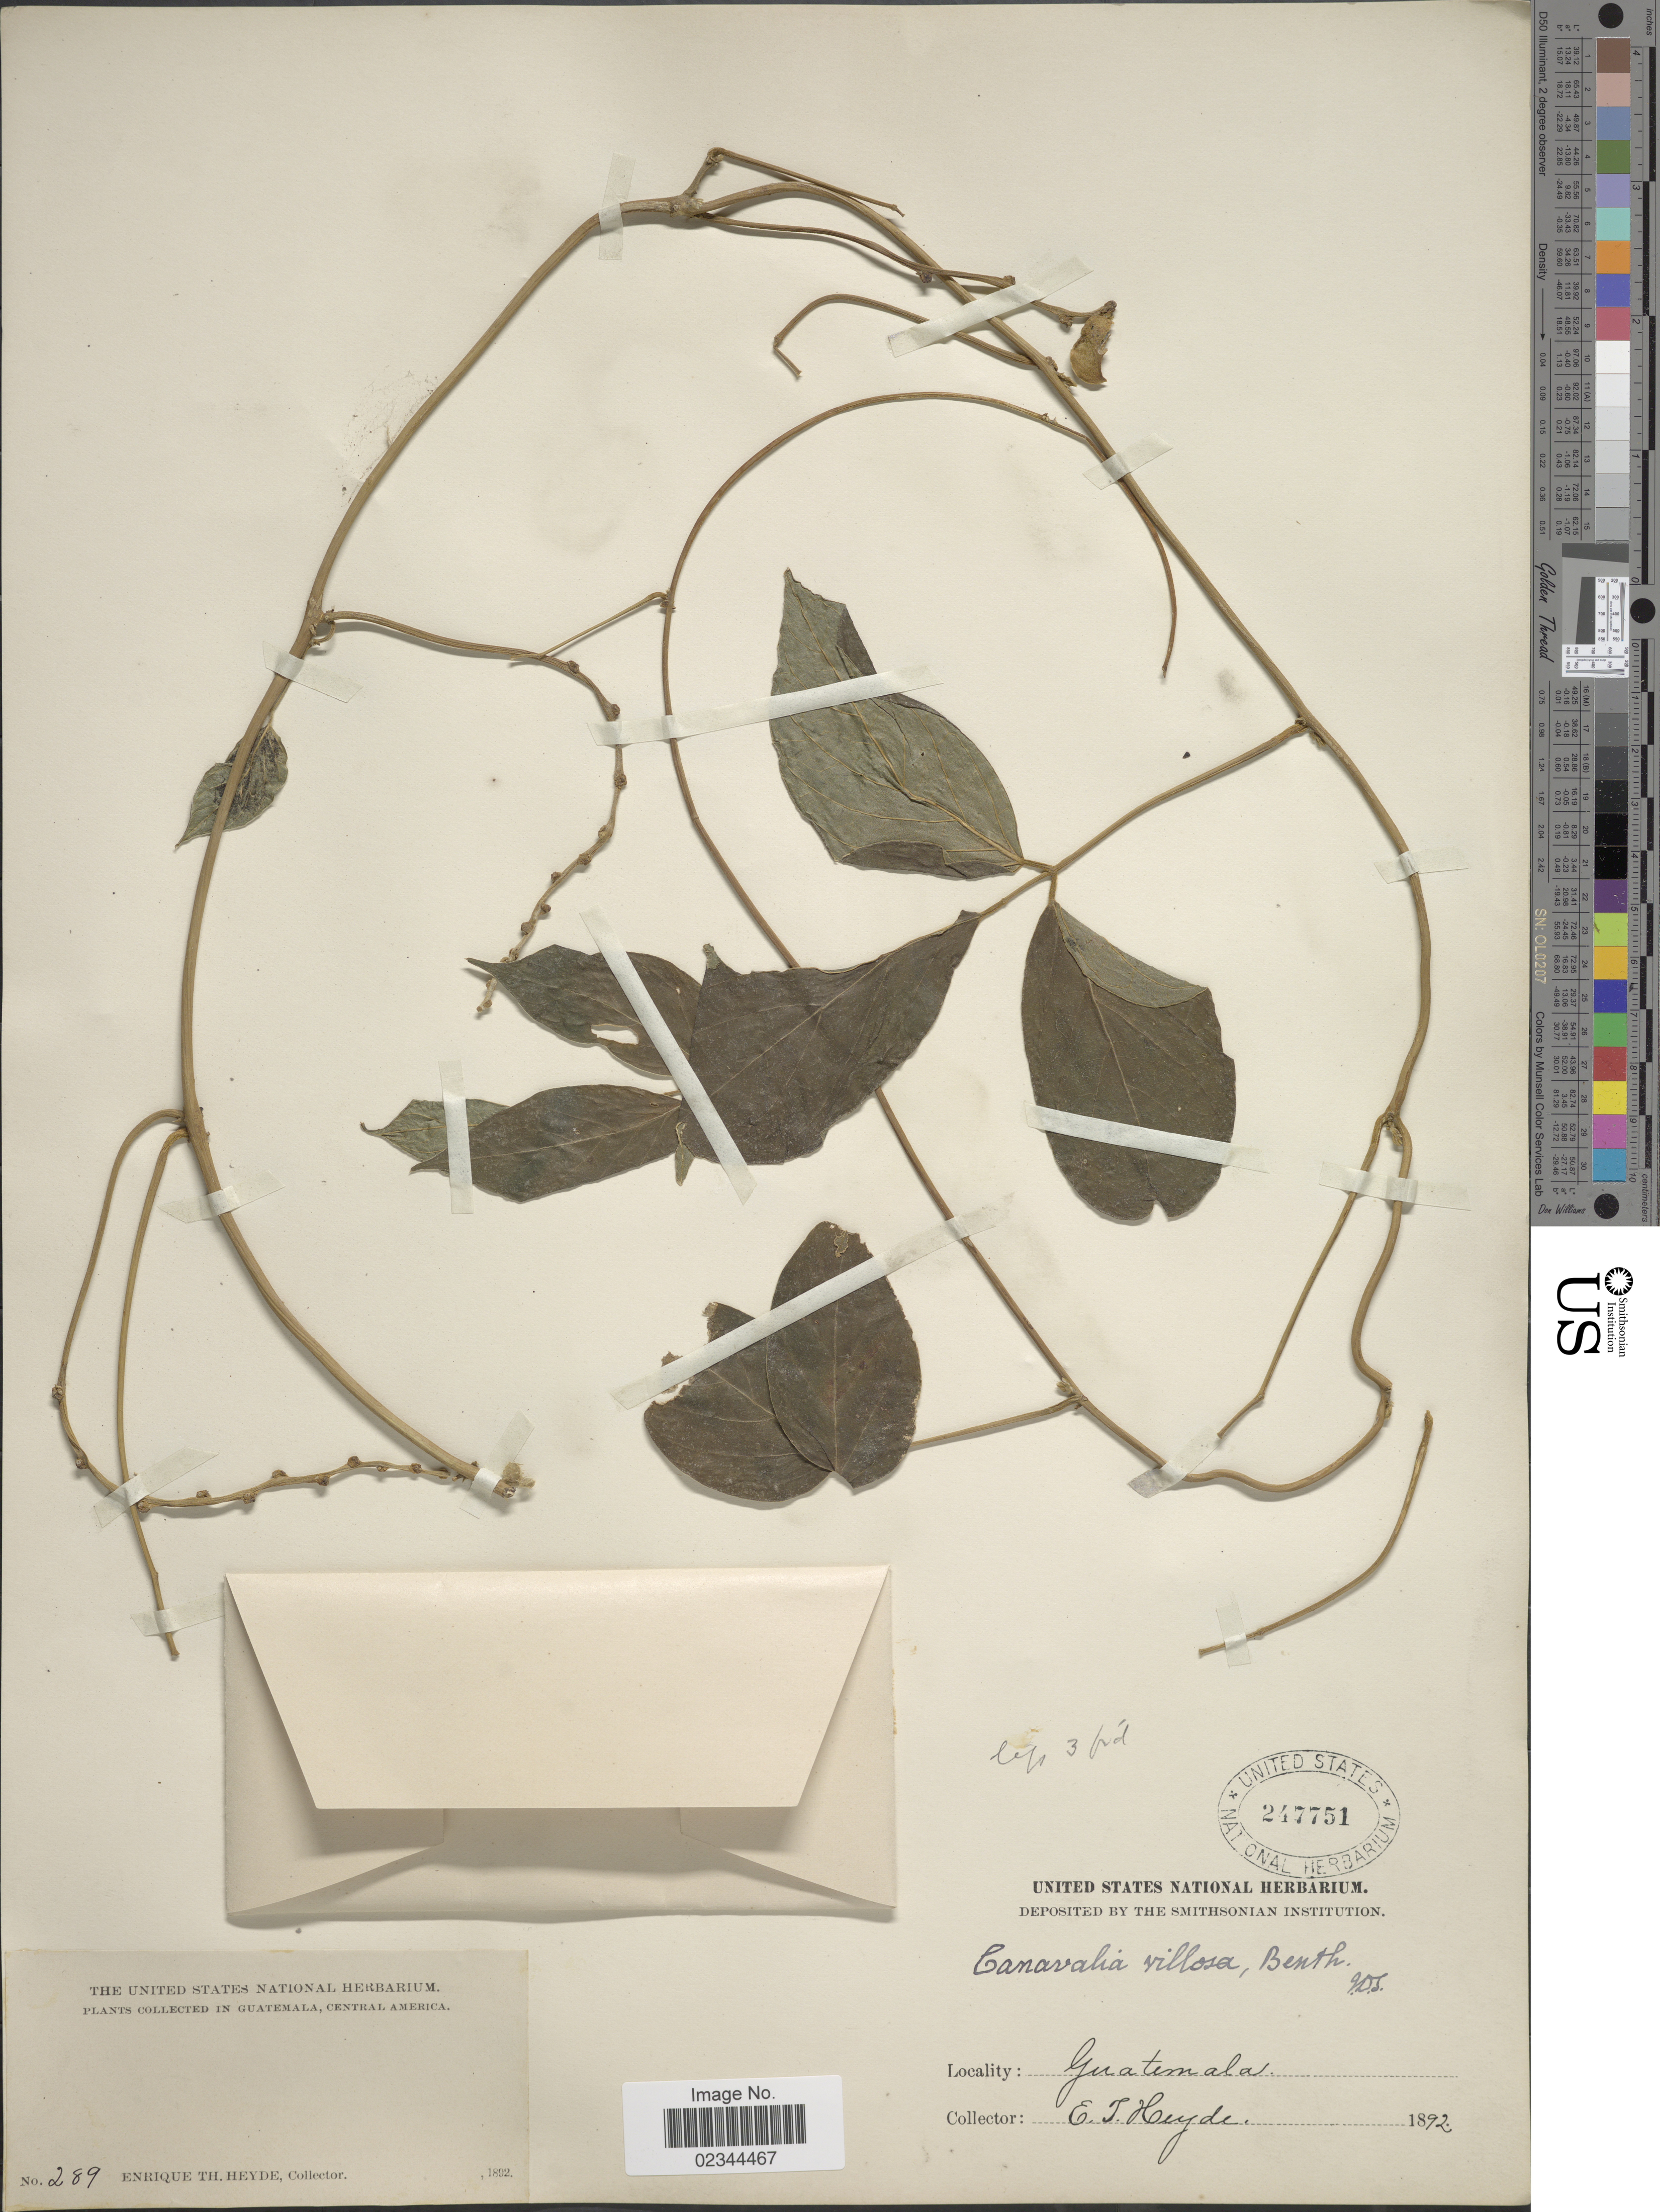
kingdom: Plantae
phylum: Tracheophyta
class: Magnoliopsida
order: Fabales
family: Fabaceae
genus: Canavalia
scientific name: Canavalia villosa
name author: Benth.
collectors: E. T. Heyde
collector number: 289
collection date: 1892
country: Guatemala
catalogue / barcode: US 247751